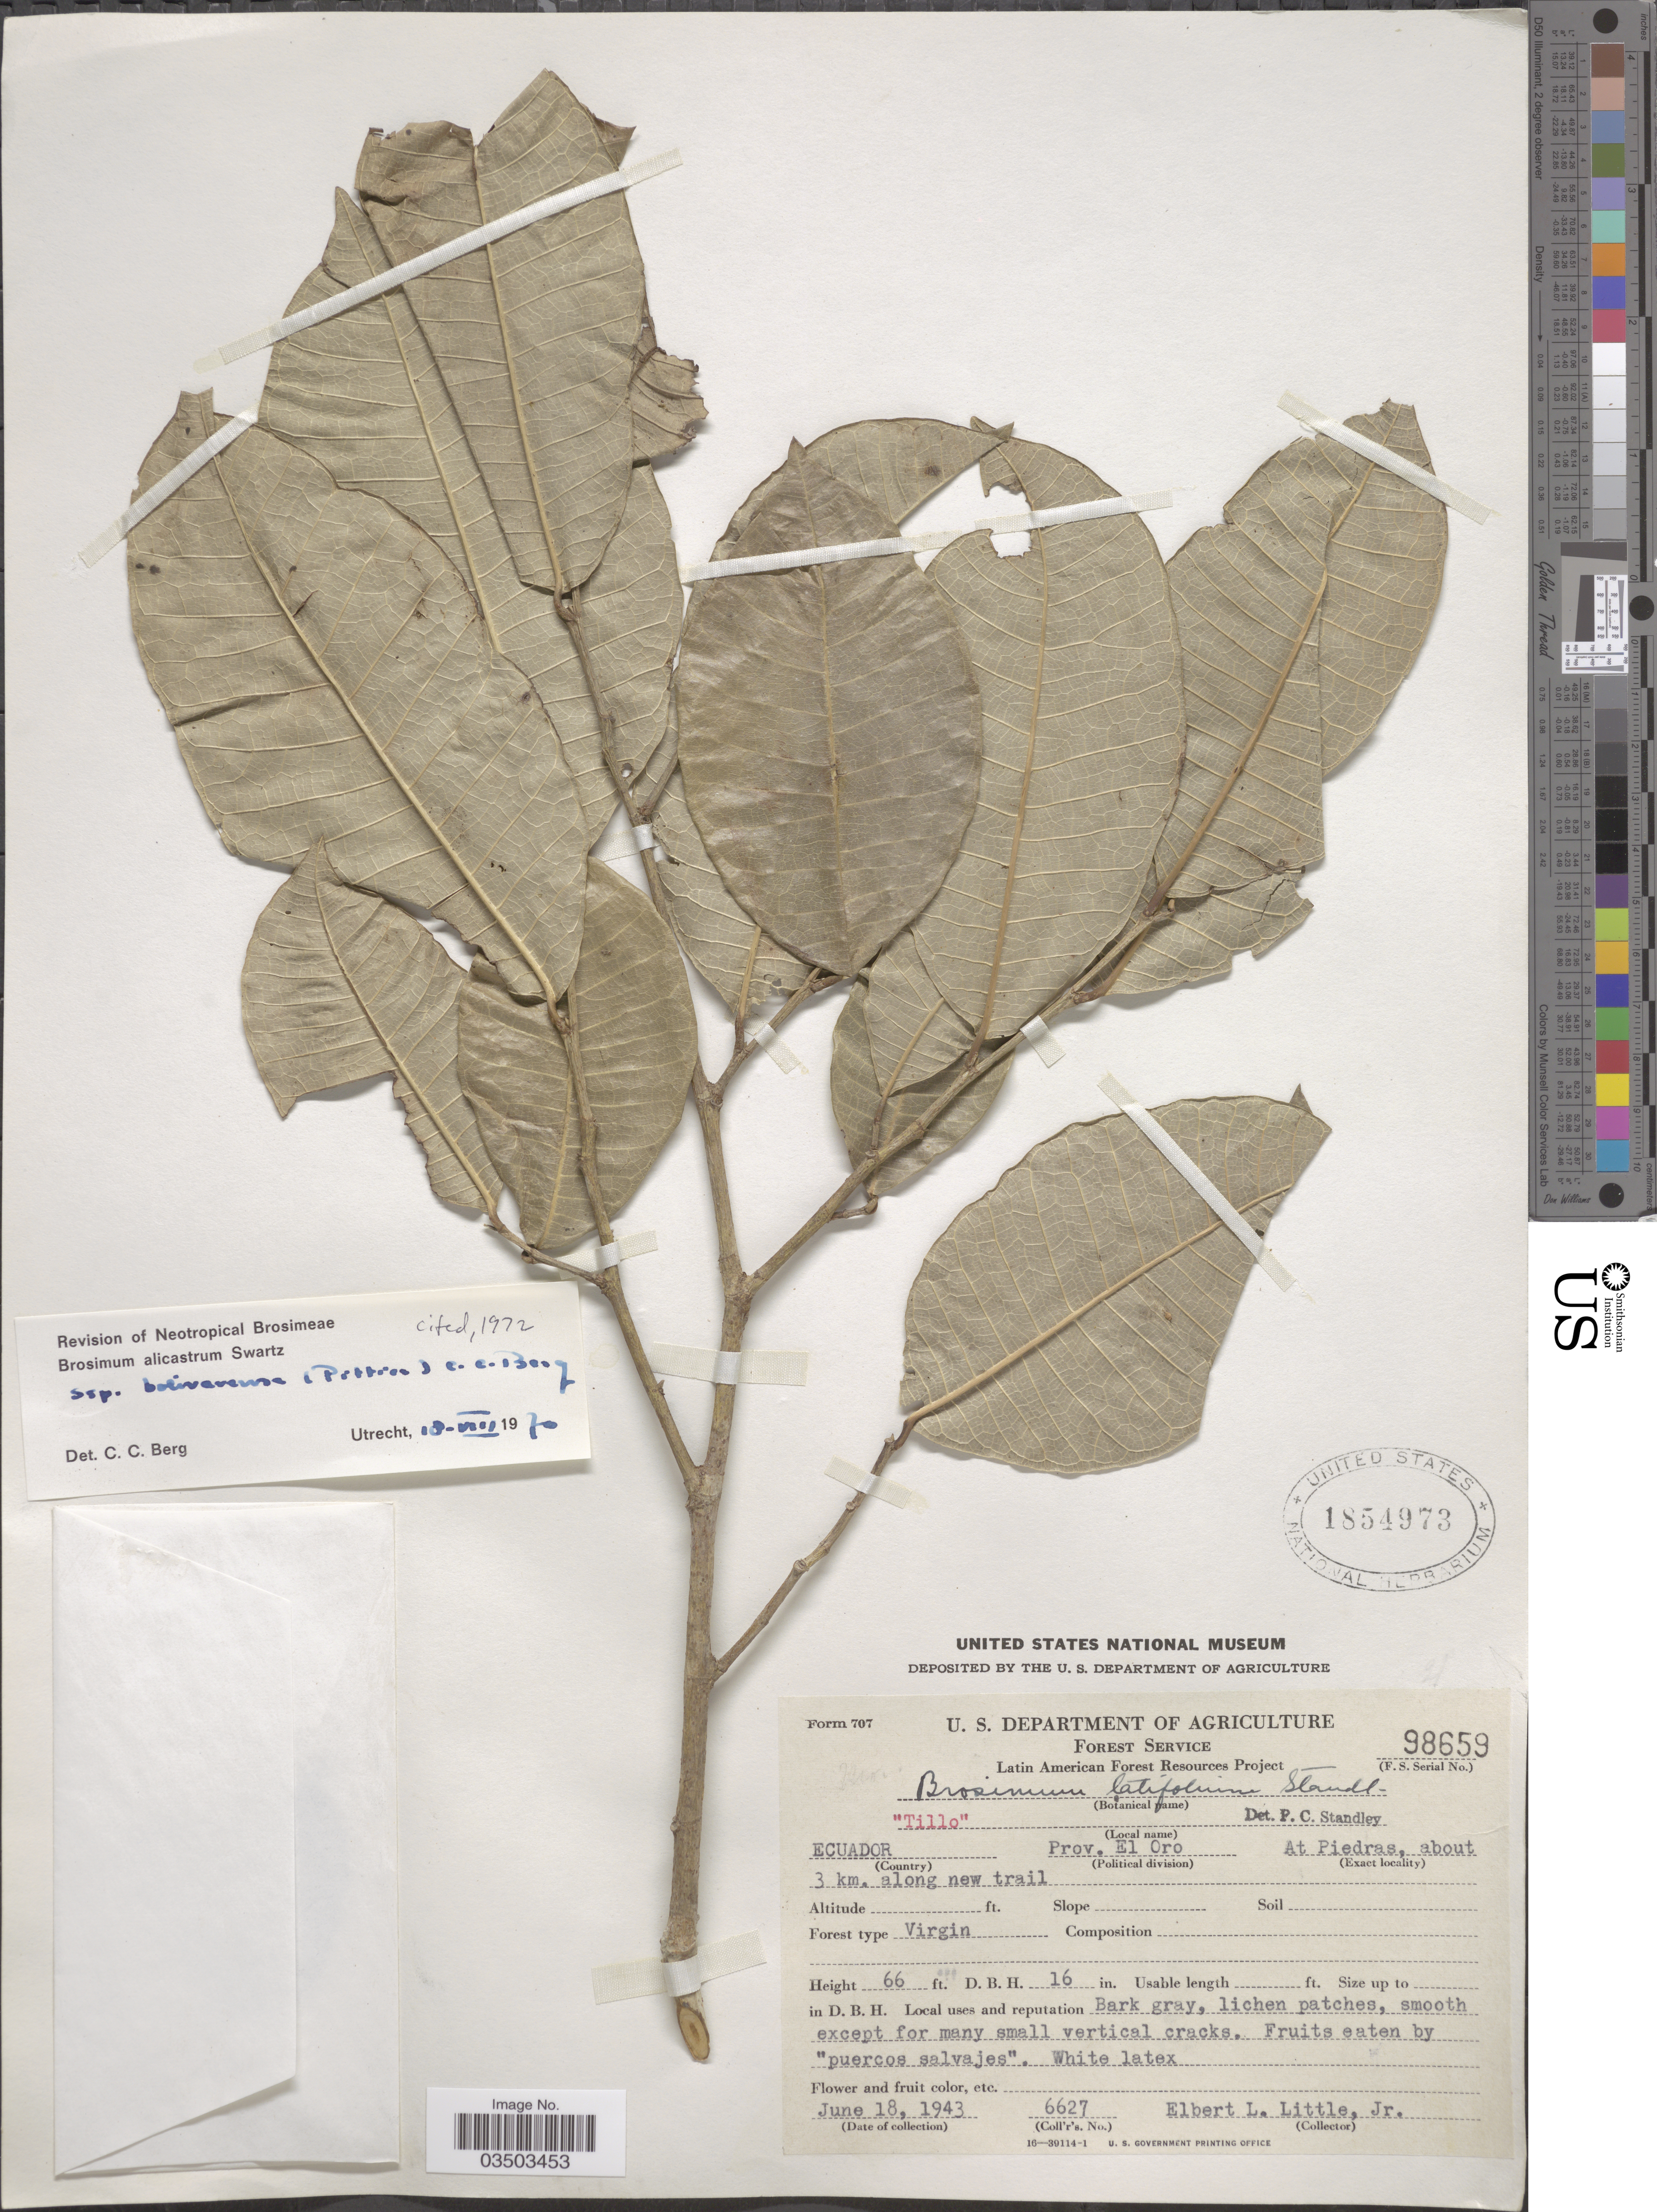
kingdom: Plantae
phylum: Tracheophyta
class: Magnoliopsida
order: Rosales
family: Moraceae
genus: Brosimum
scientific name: Brosimum alicastrum subsp. bolivarense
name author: (Pittier) C.C. Berg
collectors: E. L. Little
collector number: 6627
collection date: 1943-06-18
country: Ecuador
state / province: El Oro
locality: At Piedras, about 3 km. along new trail.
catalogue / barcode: US 1854973